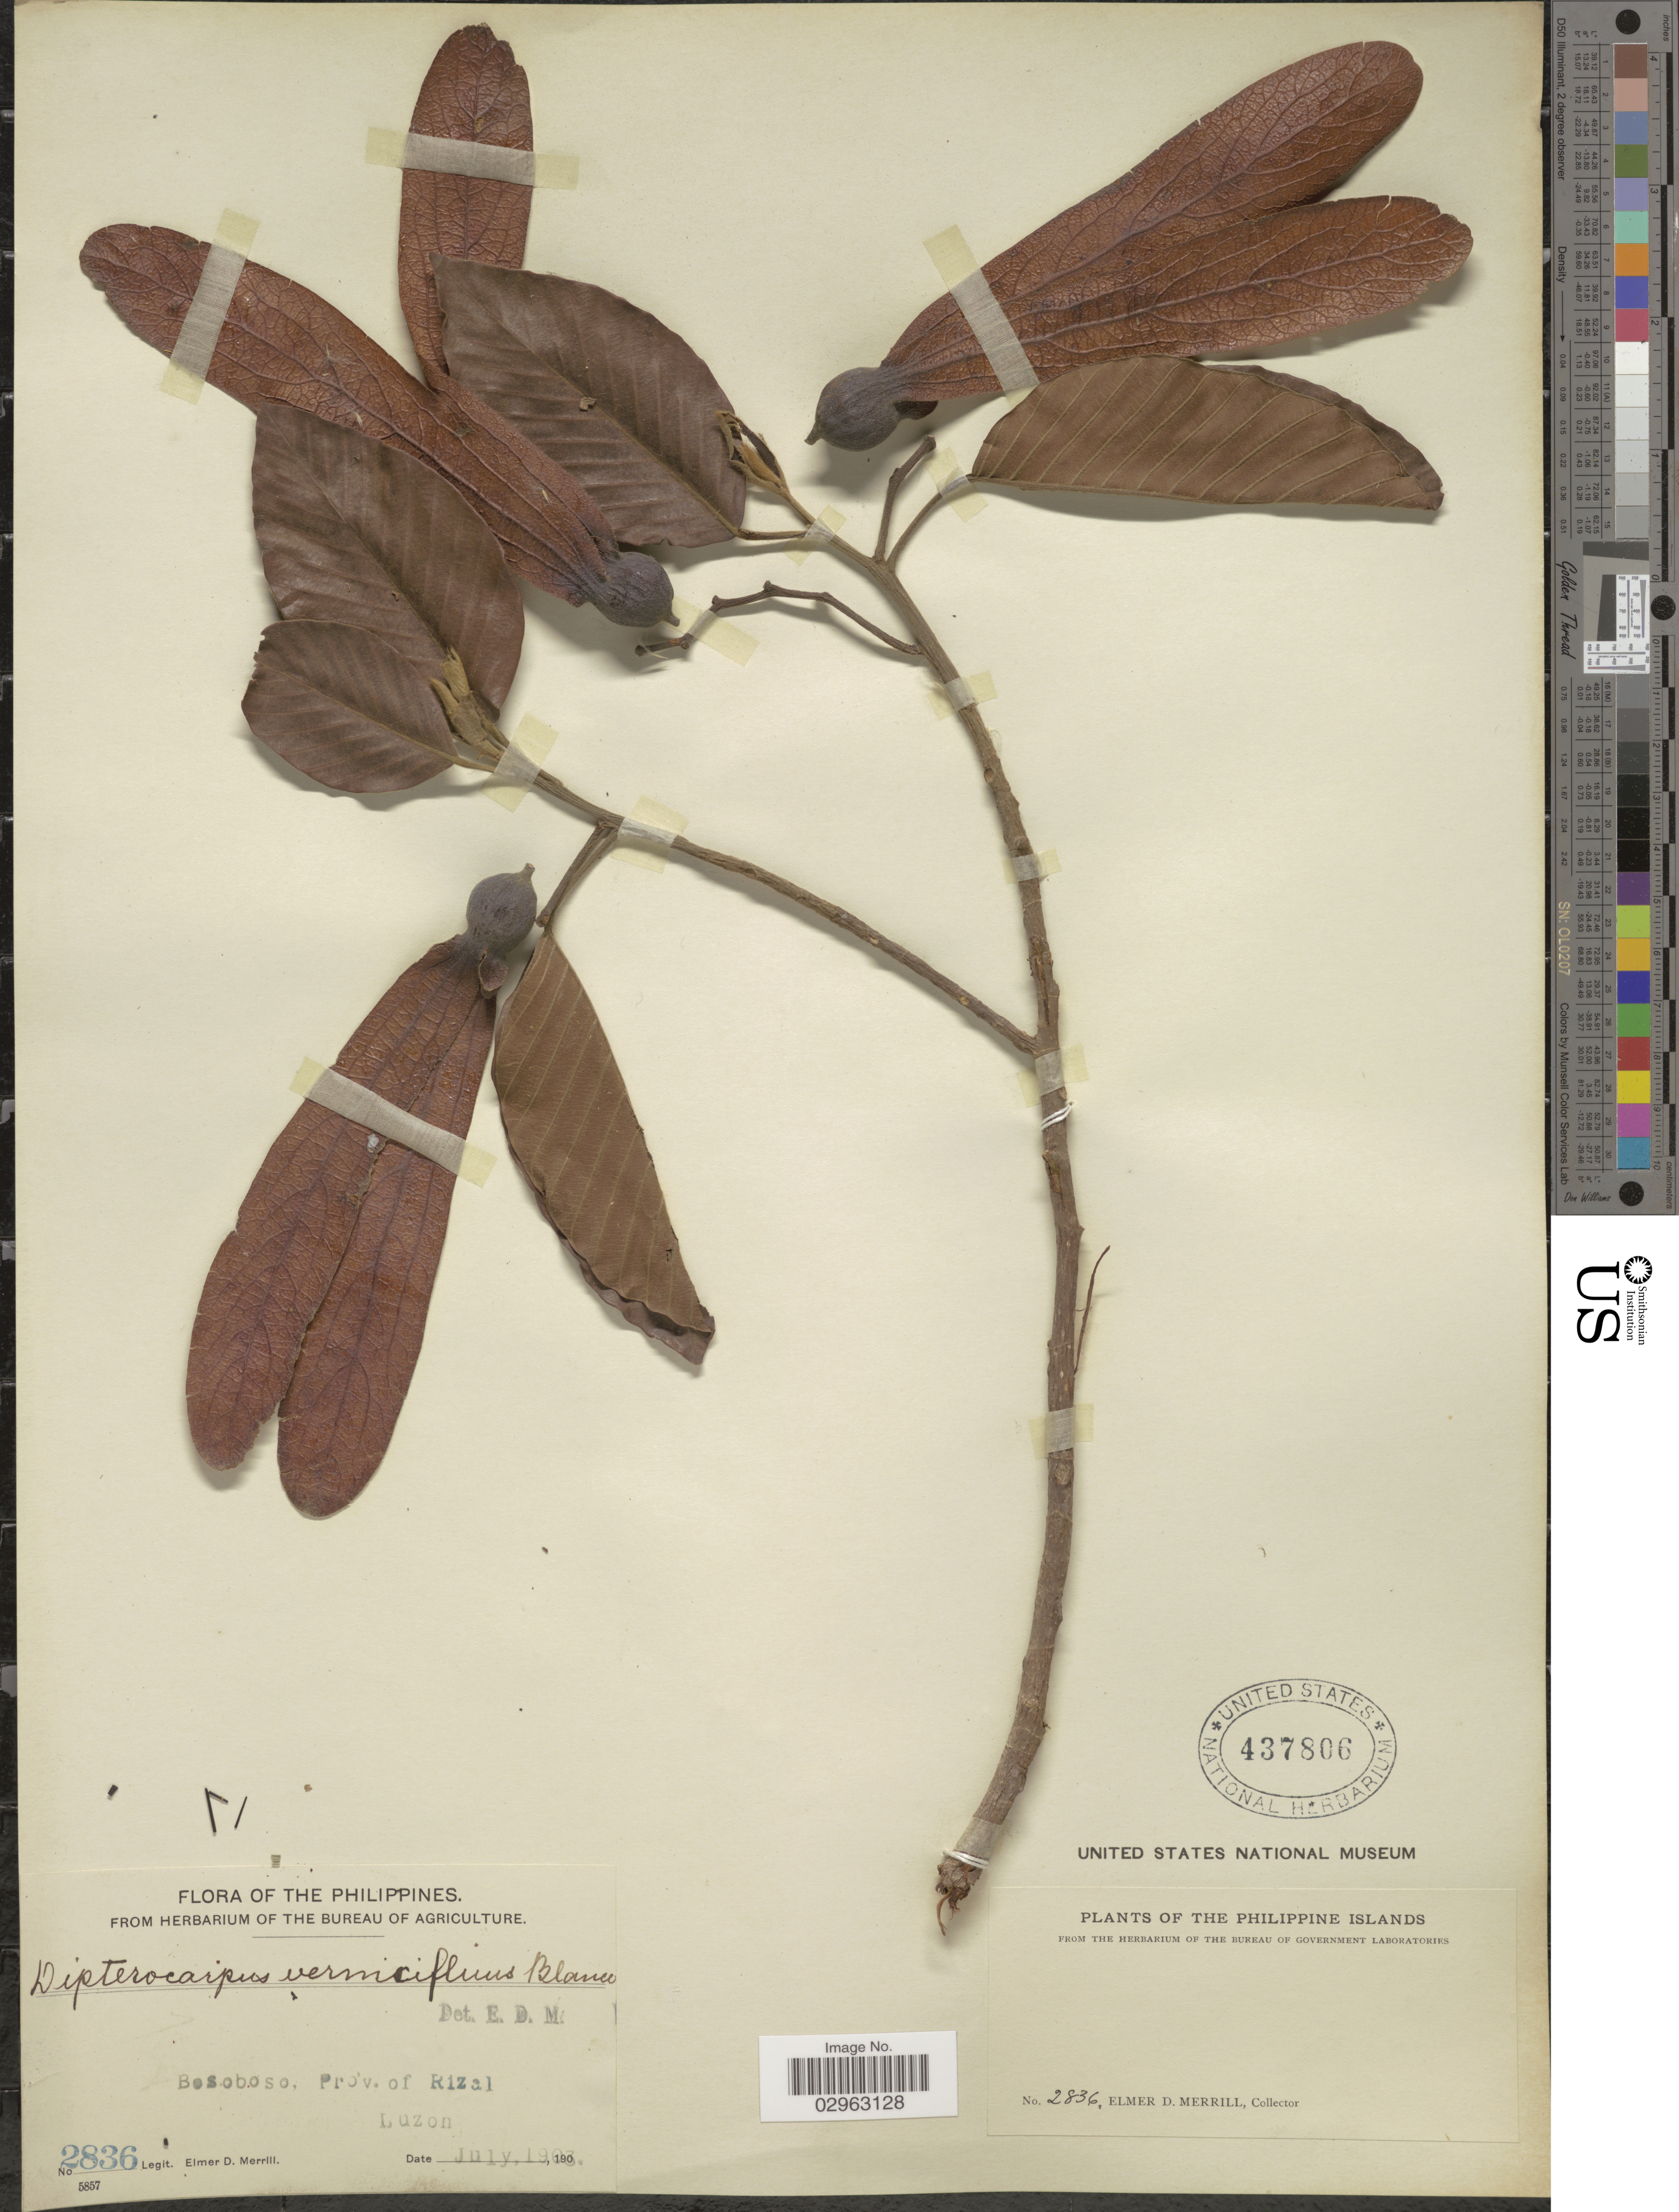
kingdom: Plantae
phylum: Tracheophyta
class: Magnoliopsida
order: Malvales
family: Dipterocarpaceae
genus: Dipterocarpus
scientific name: Dipterocarpus vernicifluus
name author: Blanco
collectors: E. D. Merrill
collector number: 2836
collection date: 1903-07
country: Philippines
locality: Bosoboso, Prov. of Rizal. Luzon.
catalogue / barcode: US 437806